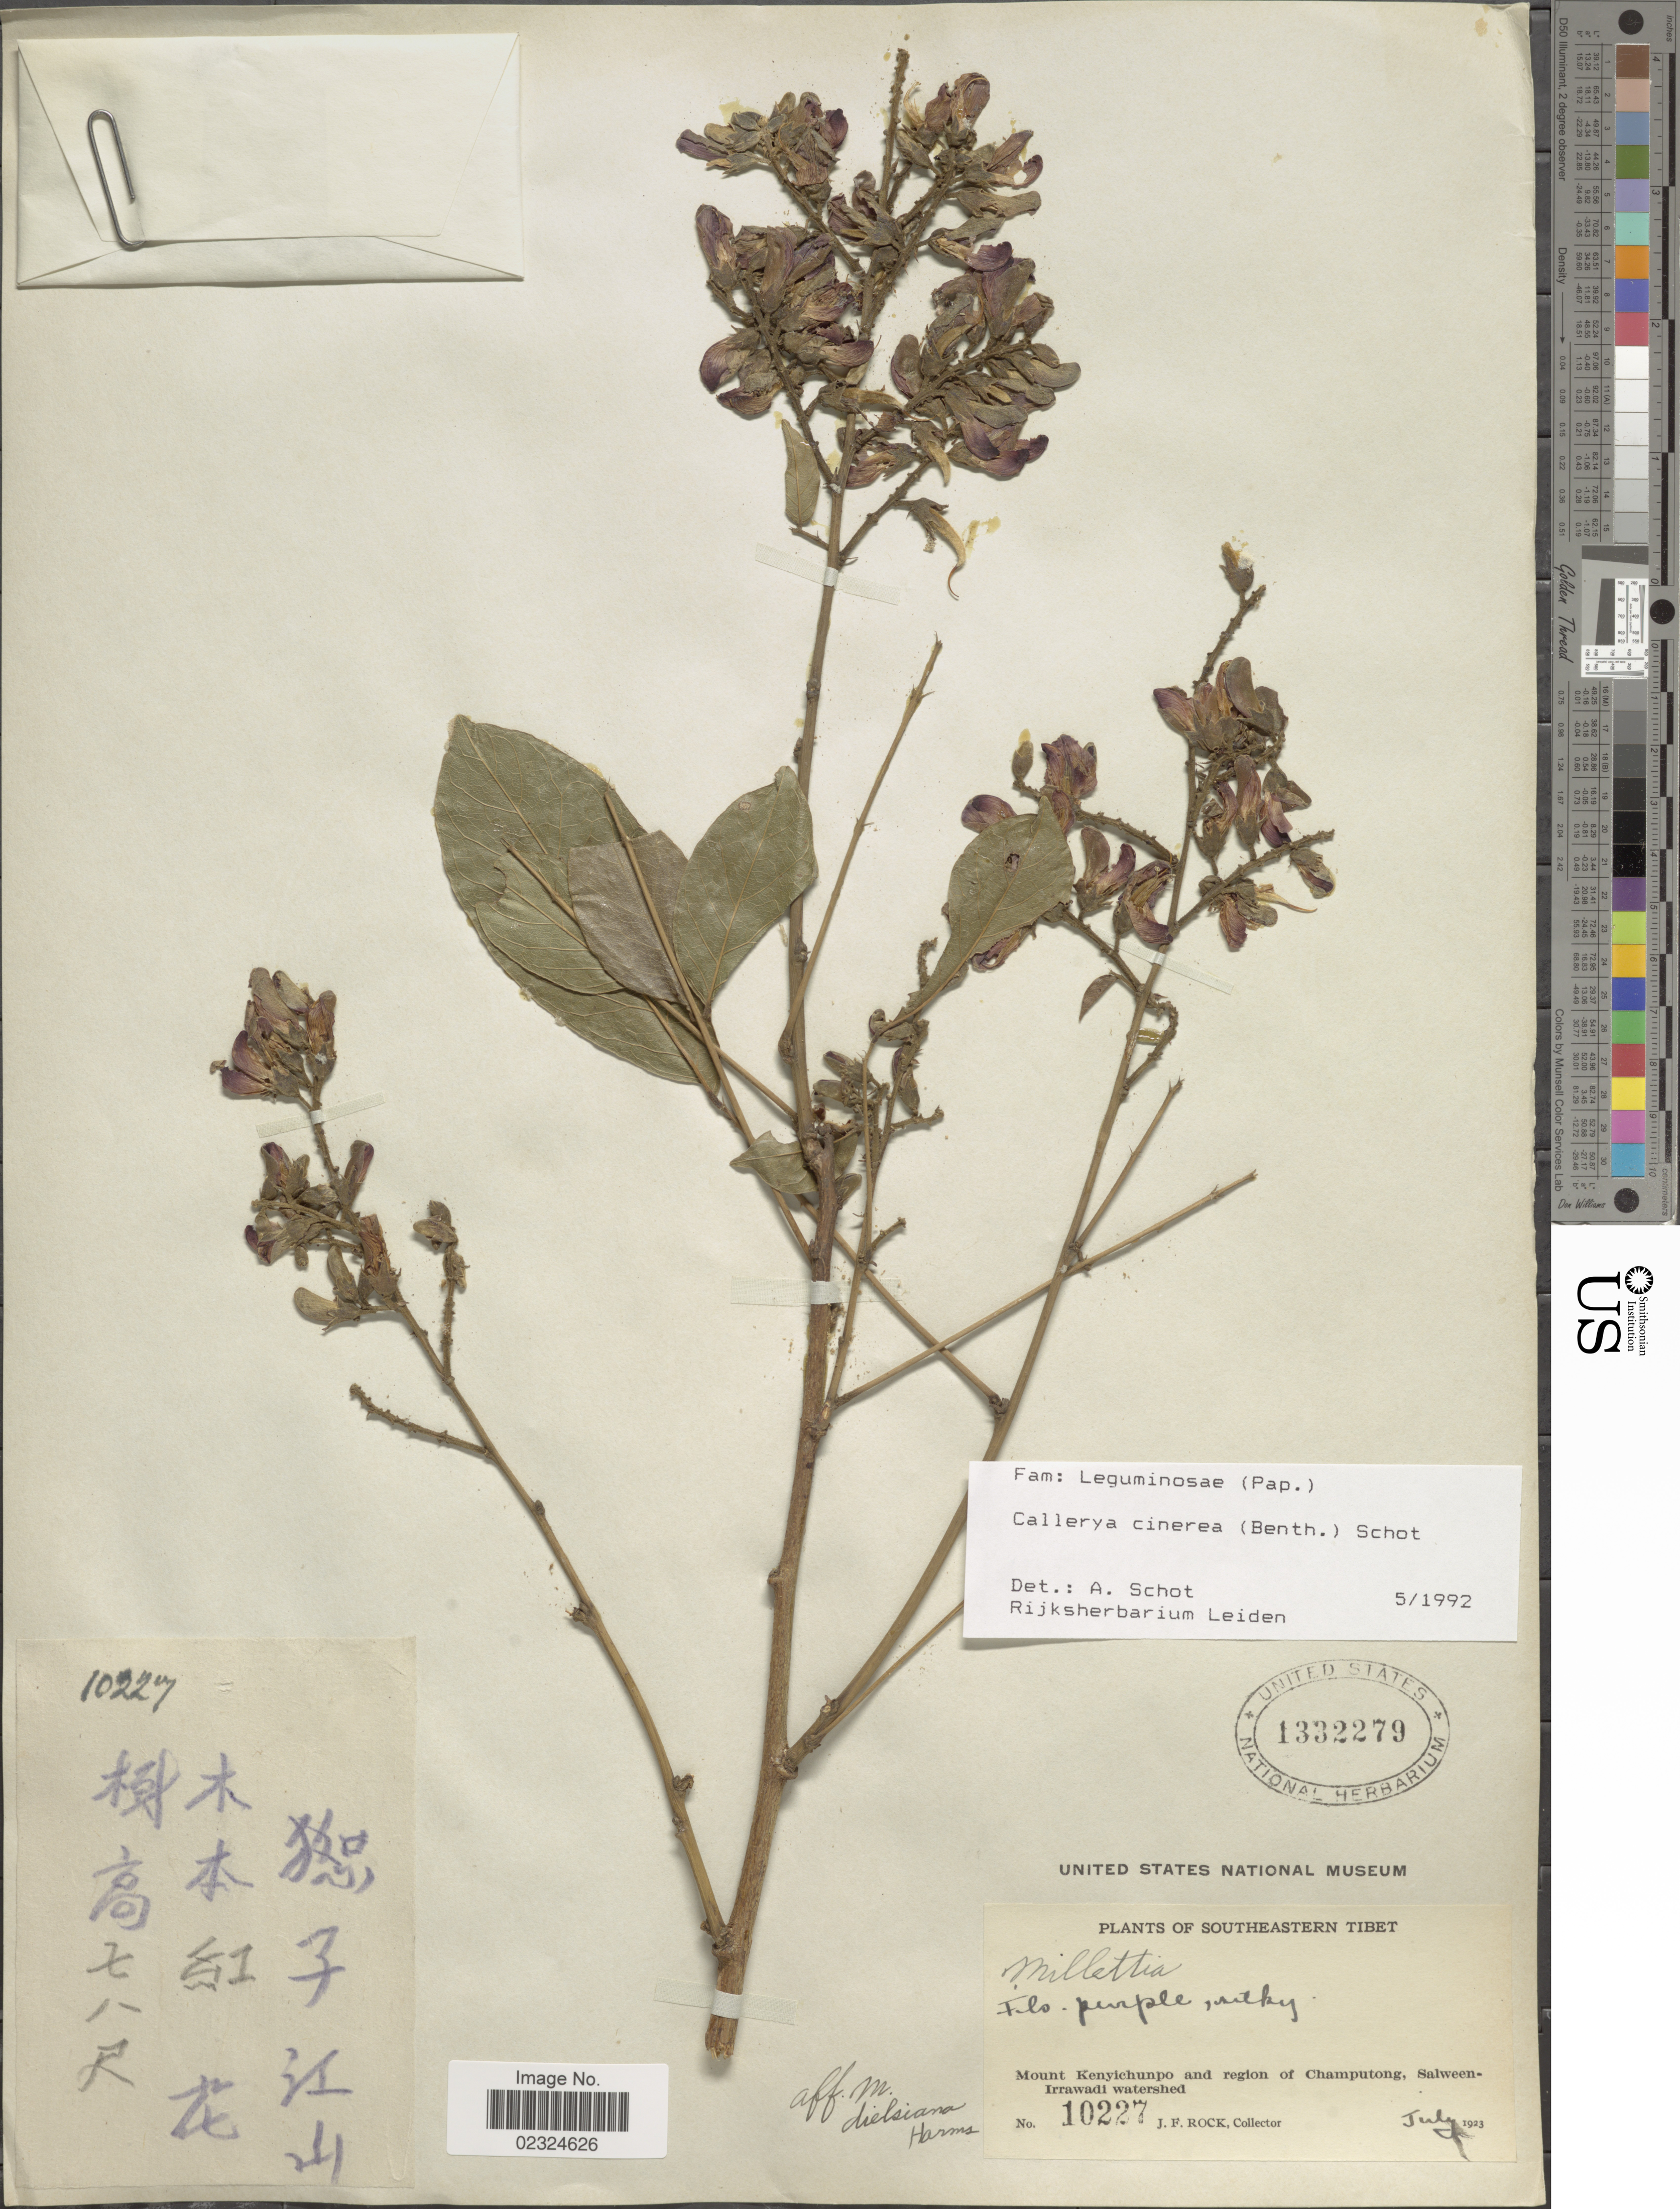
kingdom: Plantae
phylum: Tracheophyta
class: Magnoliopsida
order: Fabales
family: Fabaceae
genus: Callerya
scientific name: Callerya cinerea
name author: (Benth.) Schot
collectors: J. Rock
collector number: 10227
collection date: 1923-07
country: China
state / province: Xizang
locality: Southeastern Tibet, Mount Kenyichunpo and region of Champutong, Salween Irrawadi watershed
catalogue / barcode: US 1332279